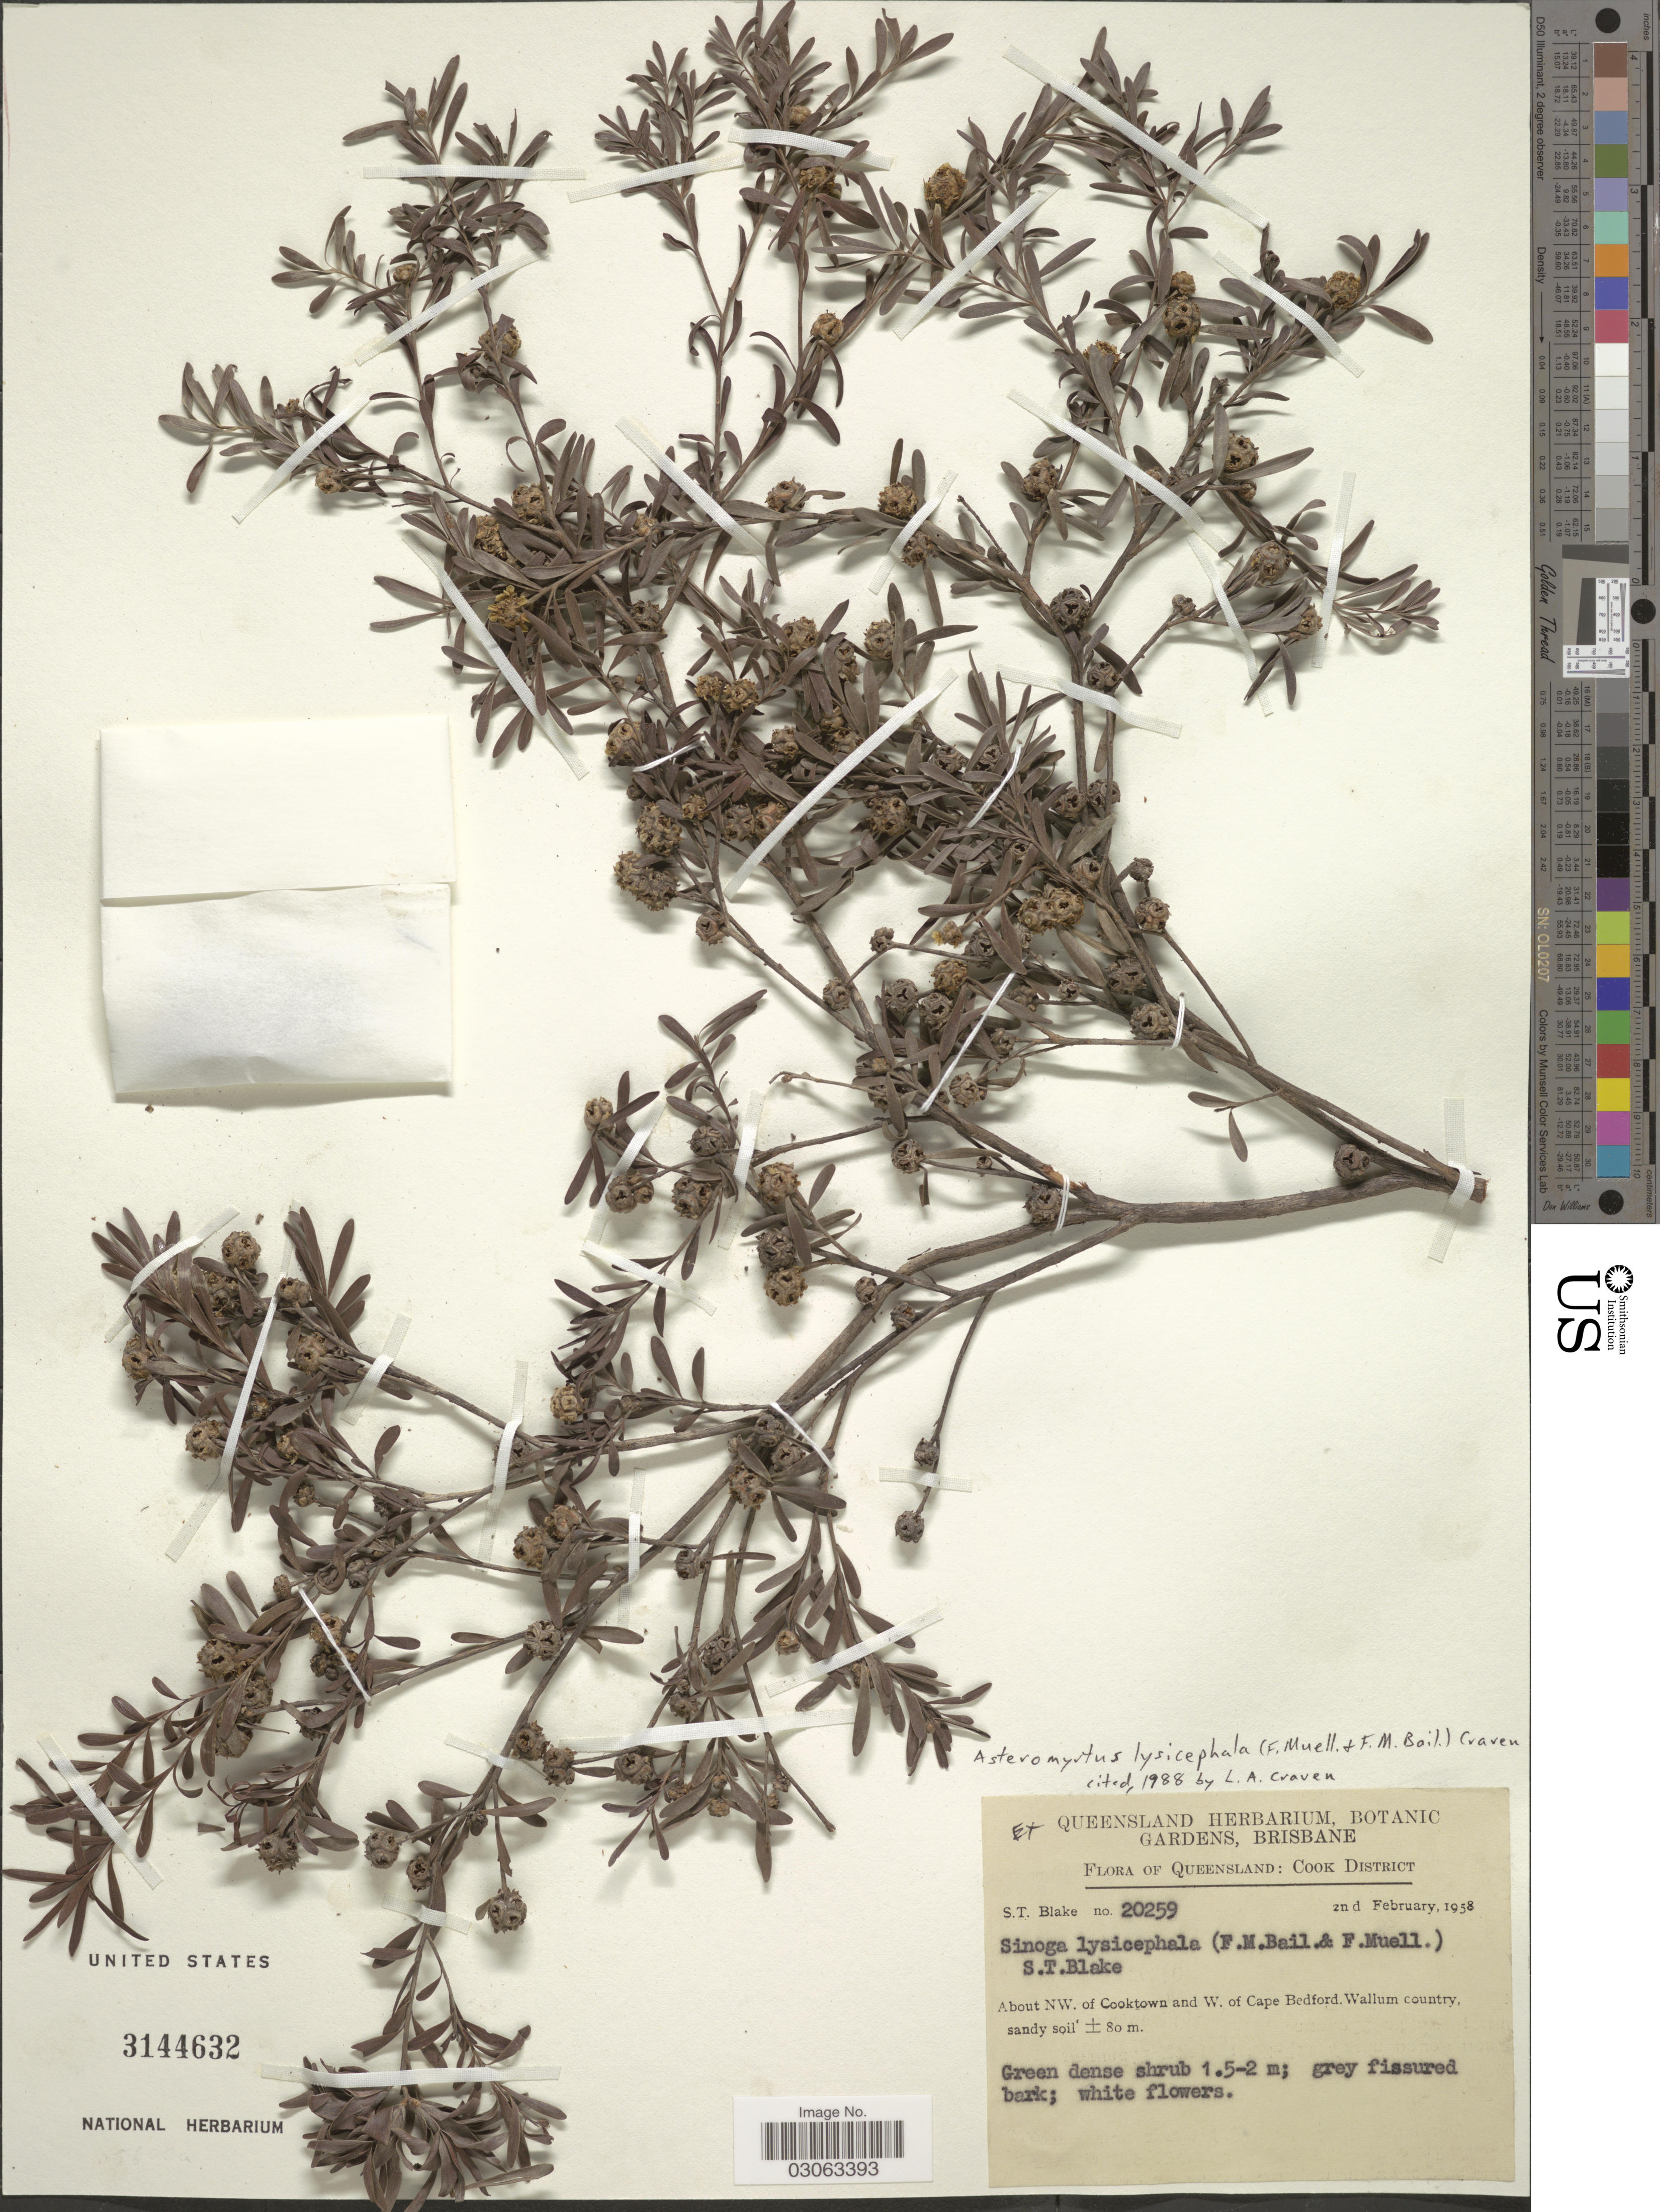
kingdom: Plantae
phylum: Tracheophyta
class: Magnoliopsida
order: Myrtales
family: Myrtaceae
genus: Asteromyrtus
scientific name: Asteromyrtus lysicephala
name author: (F. Muell. & F.M. Bailey) Craven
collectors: S. T. Blake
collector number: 20259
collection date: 1958-02-02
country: Australia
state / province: Queensland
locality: Cook District. About NW. of Cooktown and W. of Cape Bedford. Wallum country.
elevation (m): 80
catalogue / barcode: US 3144632